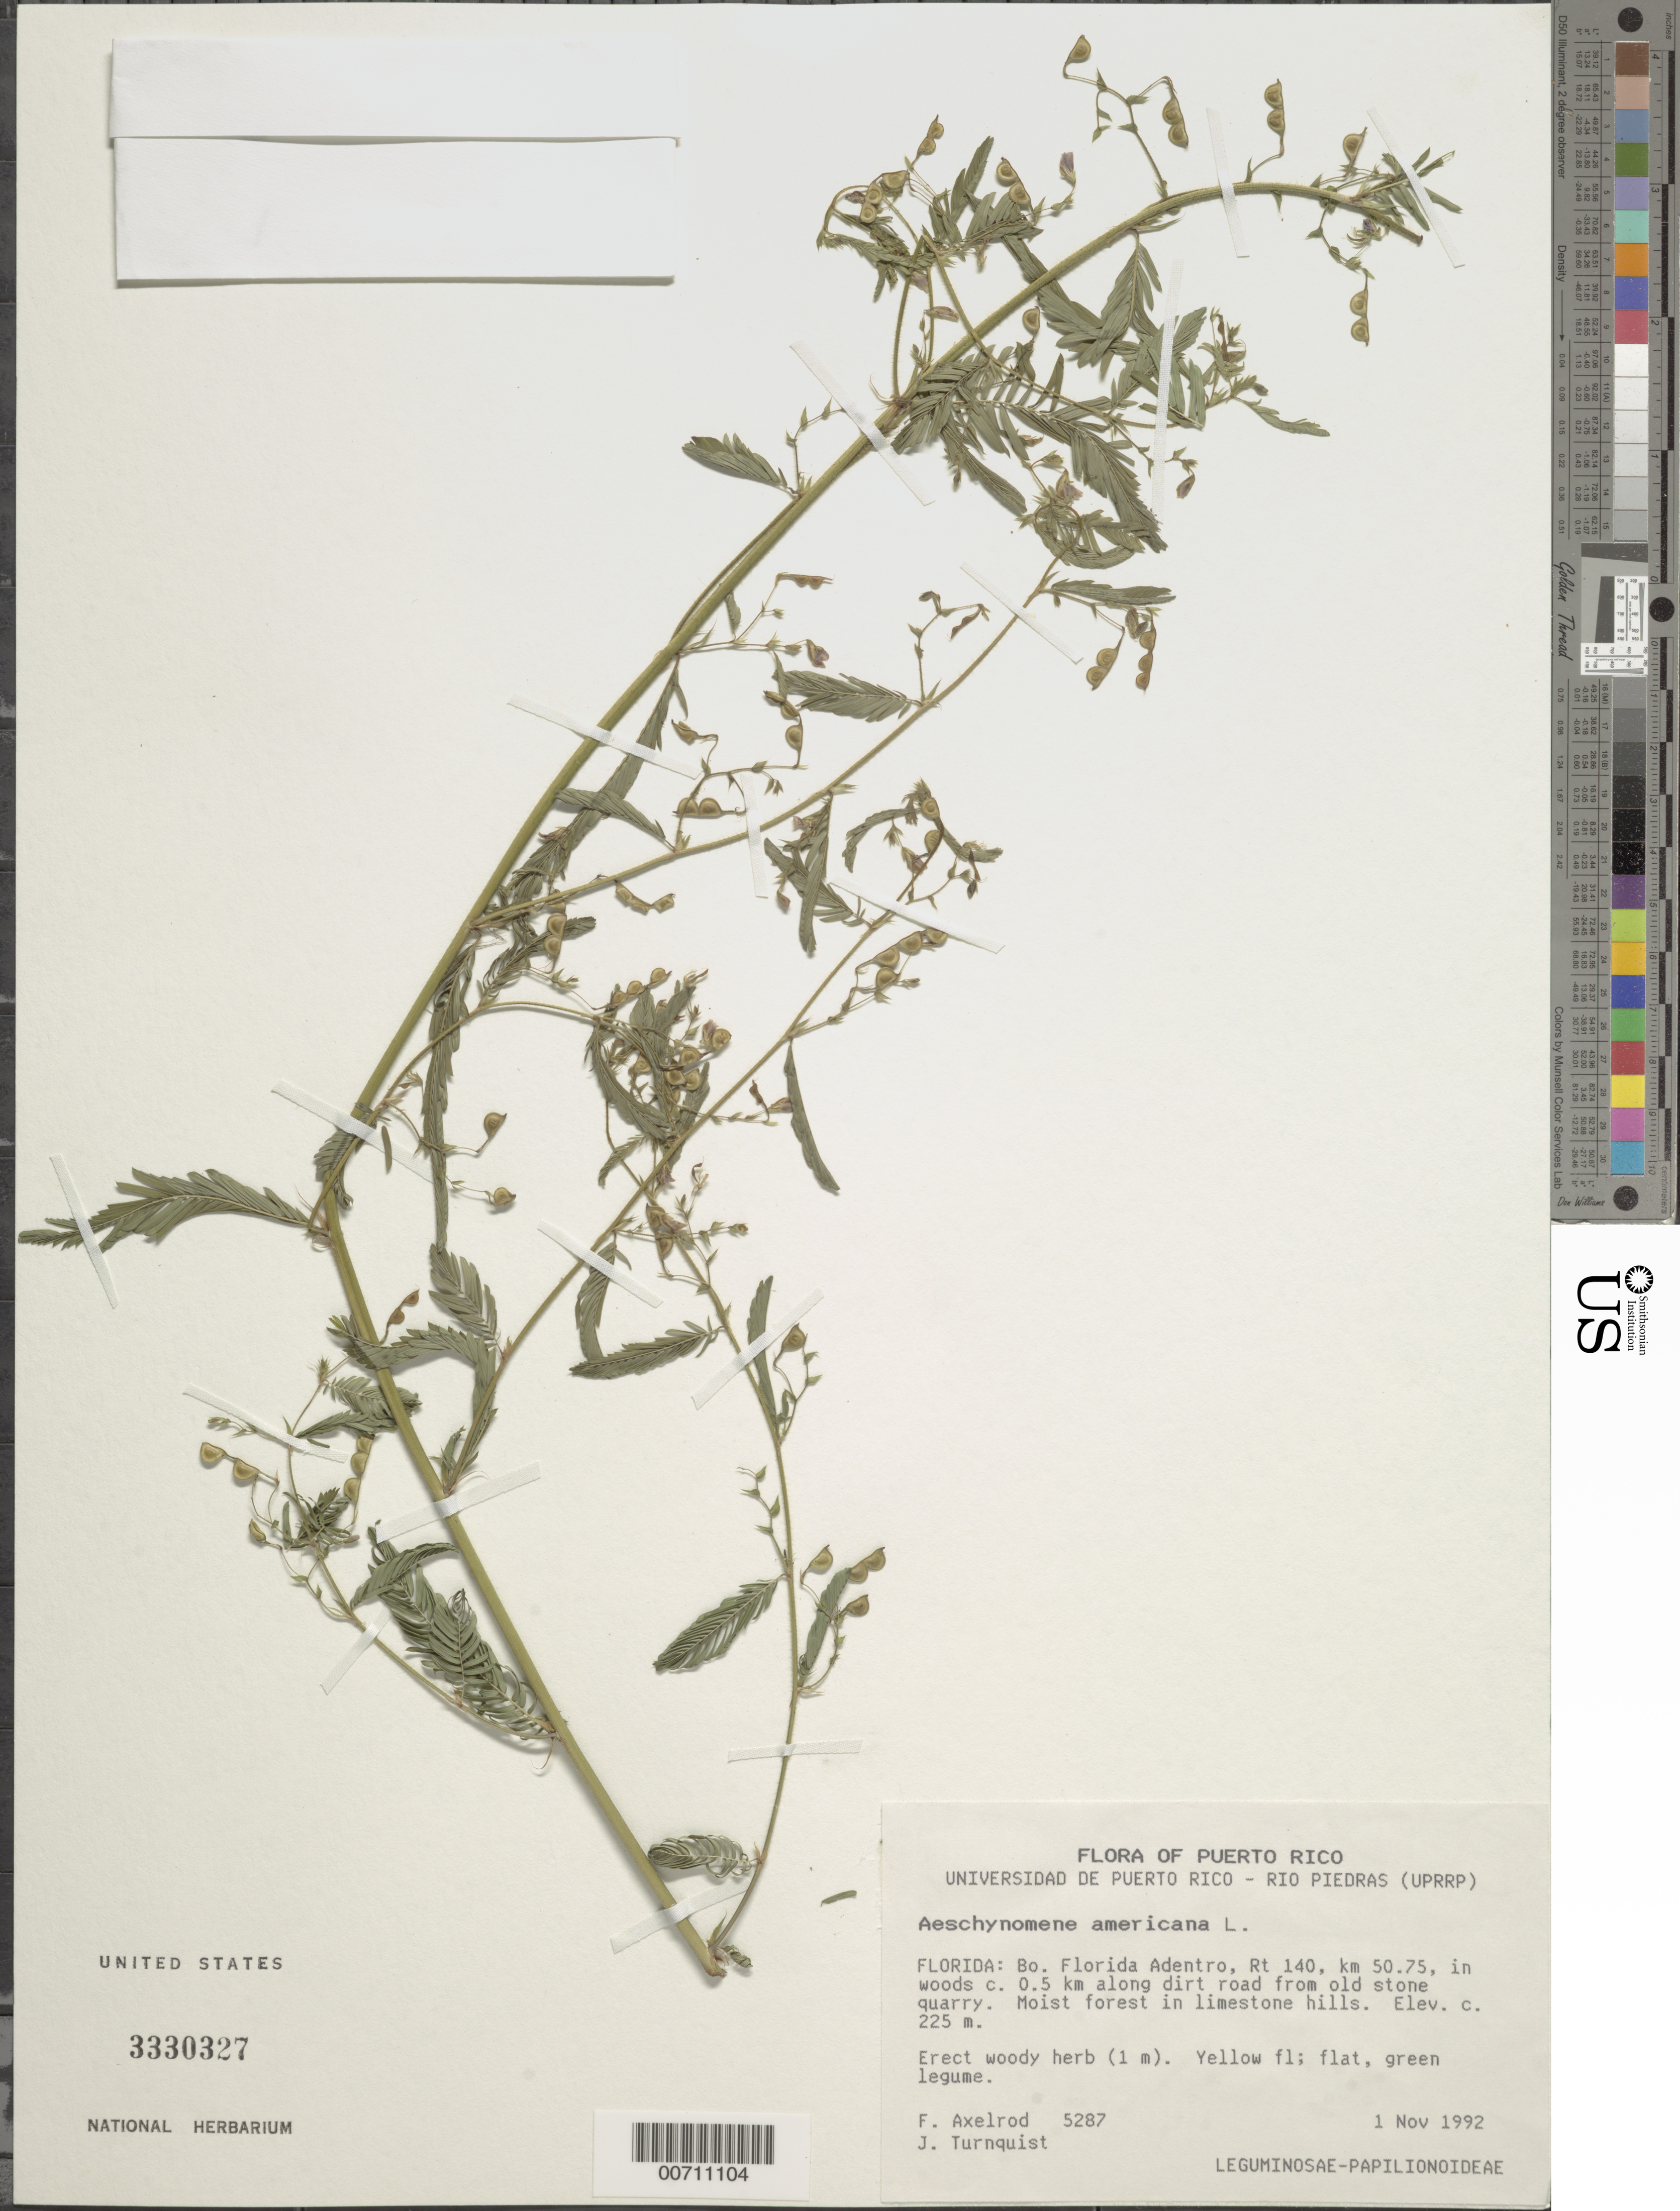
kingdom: Plantae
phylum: Tracheophyta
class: Magnoliopsida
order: Fabales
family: Fabaceae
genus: Aeschynomene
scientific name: Aeschynomene americana var. americana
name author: L.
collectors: F. S. Axelrod & J. Turnquist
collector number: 5287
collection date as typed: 01 Nov 1992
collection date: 1992-11-01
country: Puerto Rico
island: Greater Antilles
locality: Florida: Bo. Florida Adentro, Rt 140, km 50.75, in woods c. 0.5 km along dirt road from old stone quarry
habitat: Moist forest in limestone hills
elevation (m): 225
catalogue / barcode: US 3330327